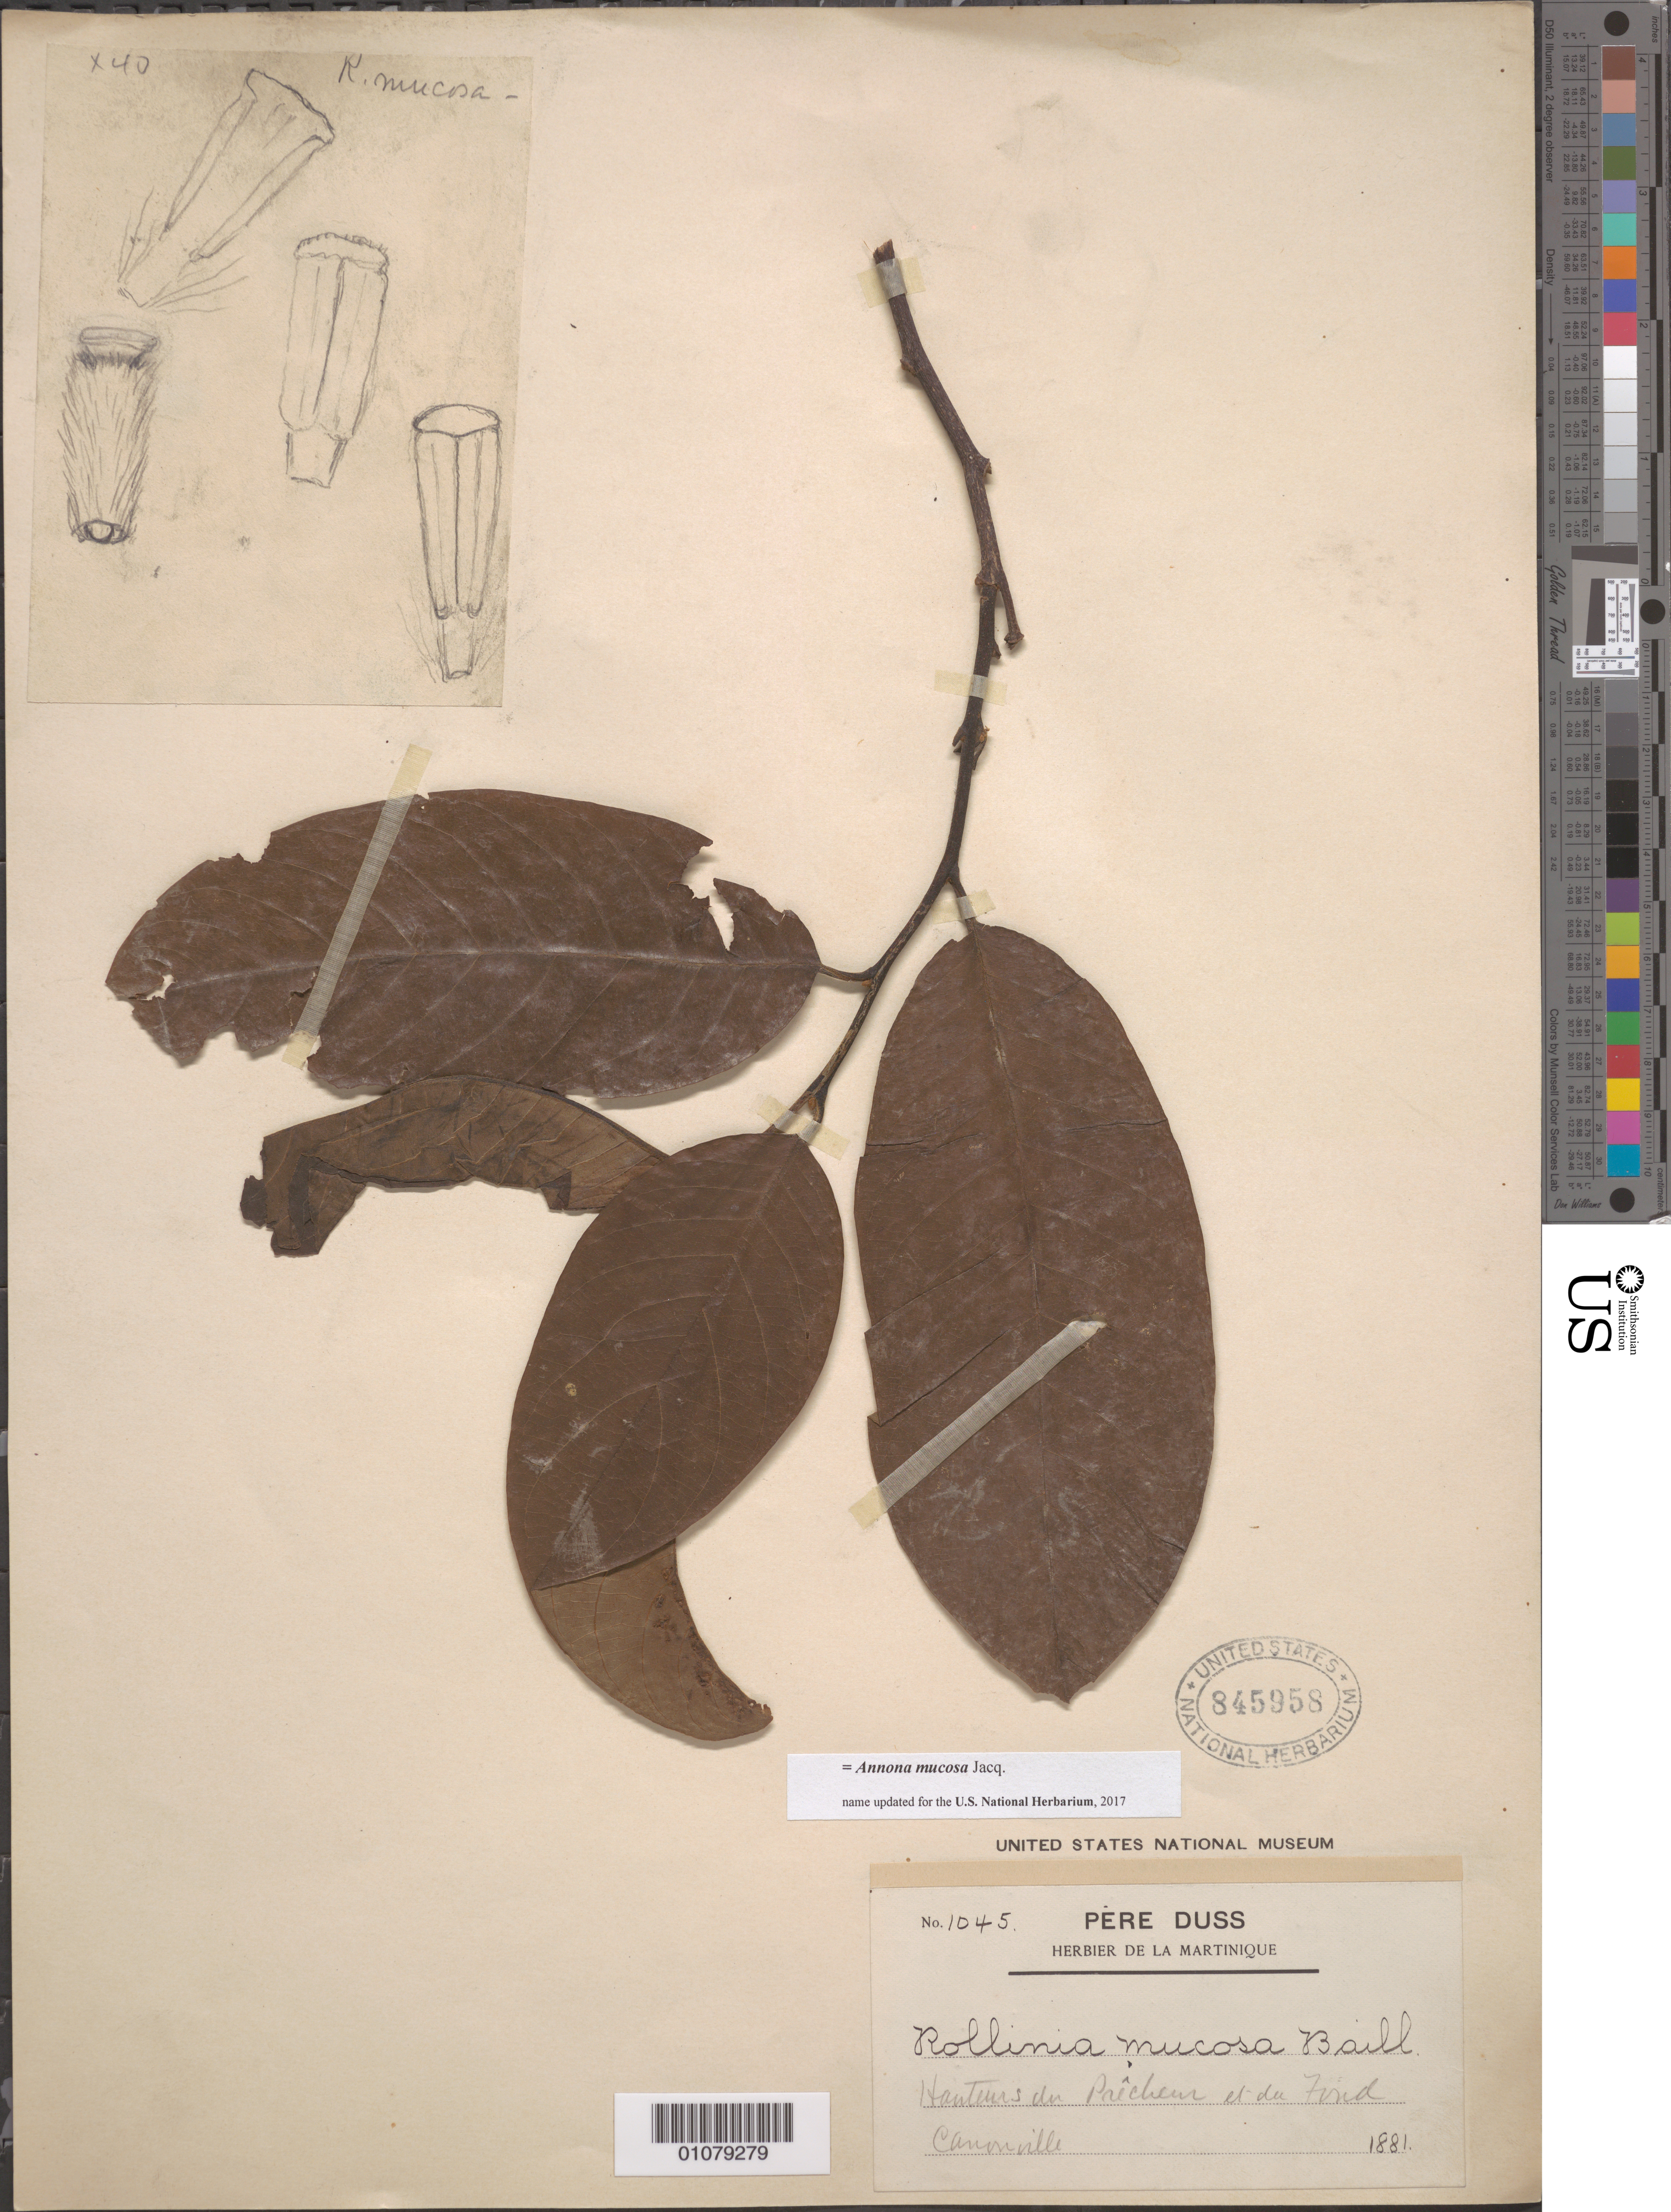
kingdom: Plantae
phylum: Tracheophyta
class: Magnoliopsida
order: Magnoliales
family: Annonaceae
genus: Annona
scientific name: Annona mucosa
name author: Jacq.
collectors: Père Duss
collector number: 1045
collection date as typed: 1881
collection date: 1881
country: Martinique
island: Martinique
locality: Hauteurs du Prêcheur et du Fond Canonville.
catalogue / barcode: US 845958